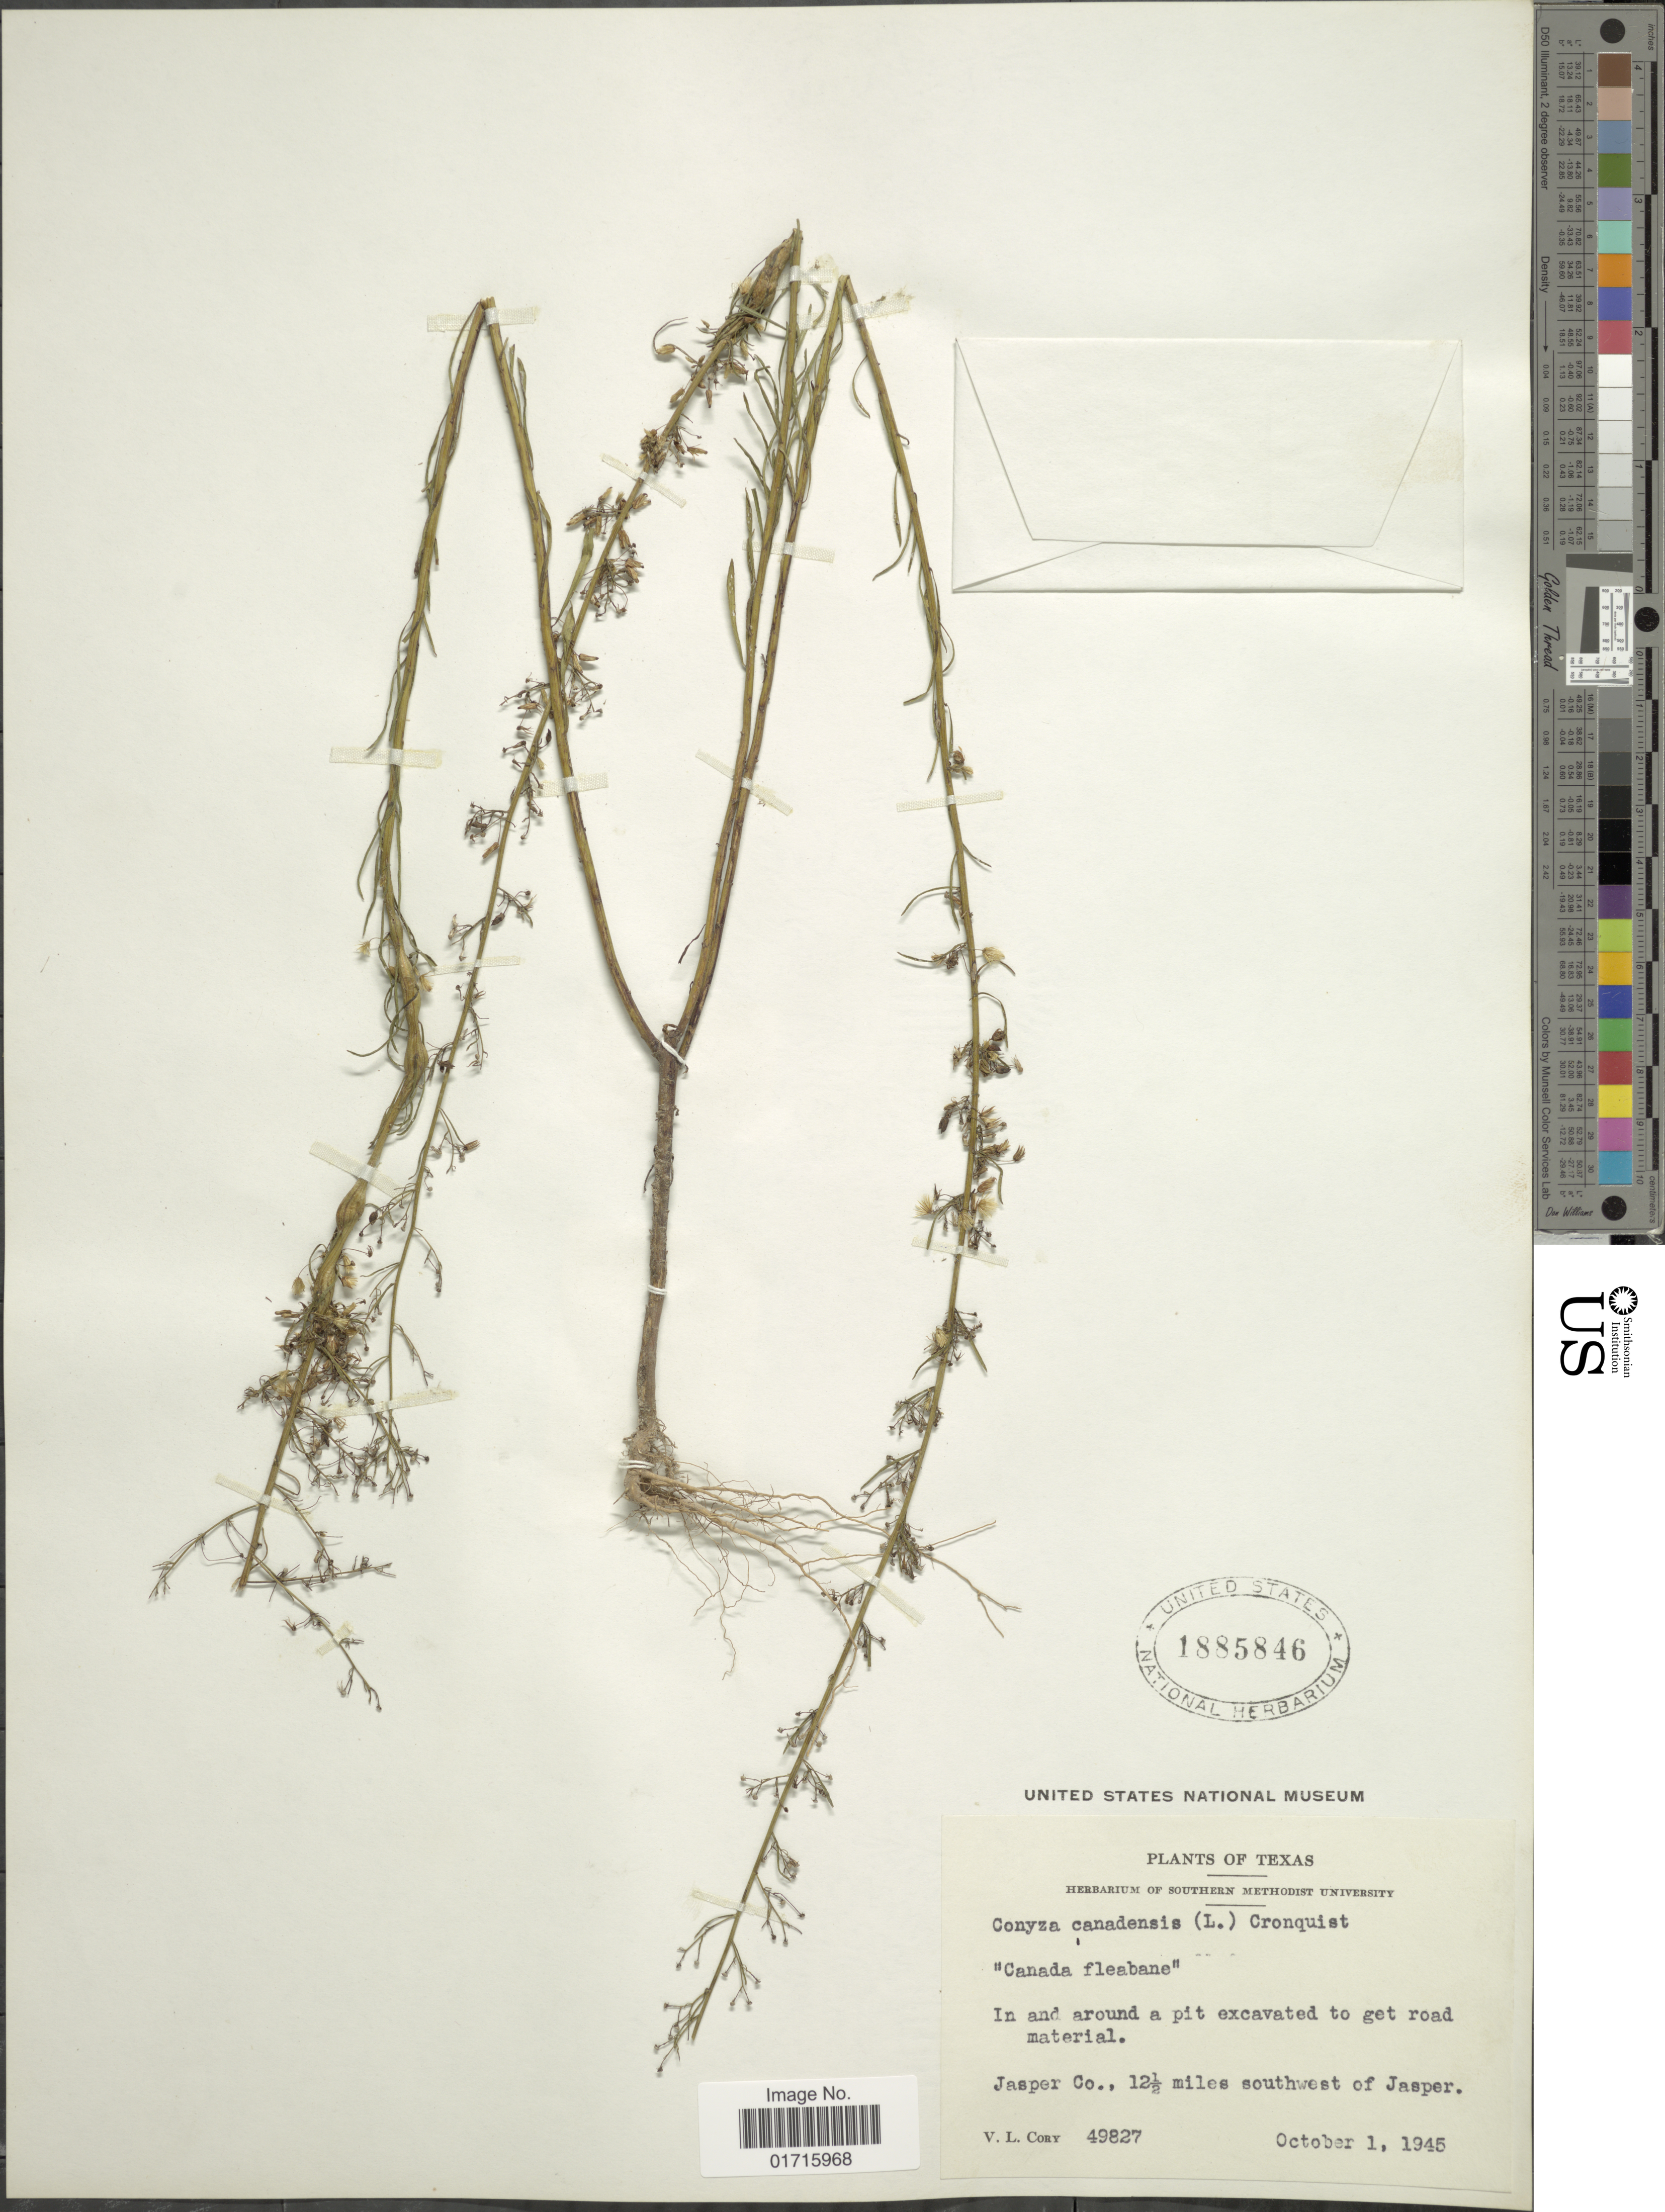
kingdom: Plantae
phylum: Tracheophyta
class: Magnoliopsida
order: Asterales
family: Asteraceae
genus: Conyza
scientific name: Conyza canadensis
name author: (L.) Cronq.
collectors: V. Cory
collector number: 49827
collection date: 1945-10-01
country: United States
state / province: Texas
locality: In and around a pit excavated to get road material. Jasper Co., 12.5 miles southwest of Jasper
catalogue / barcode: US 1885846